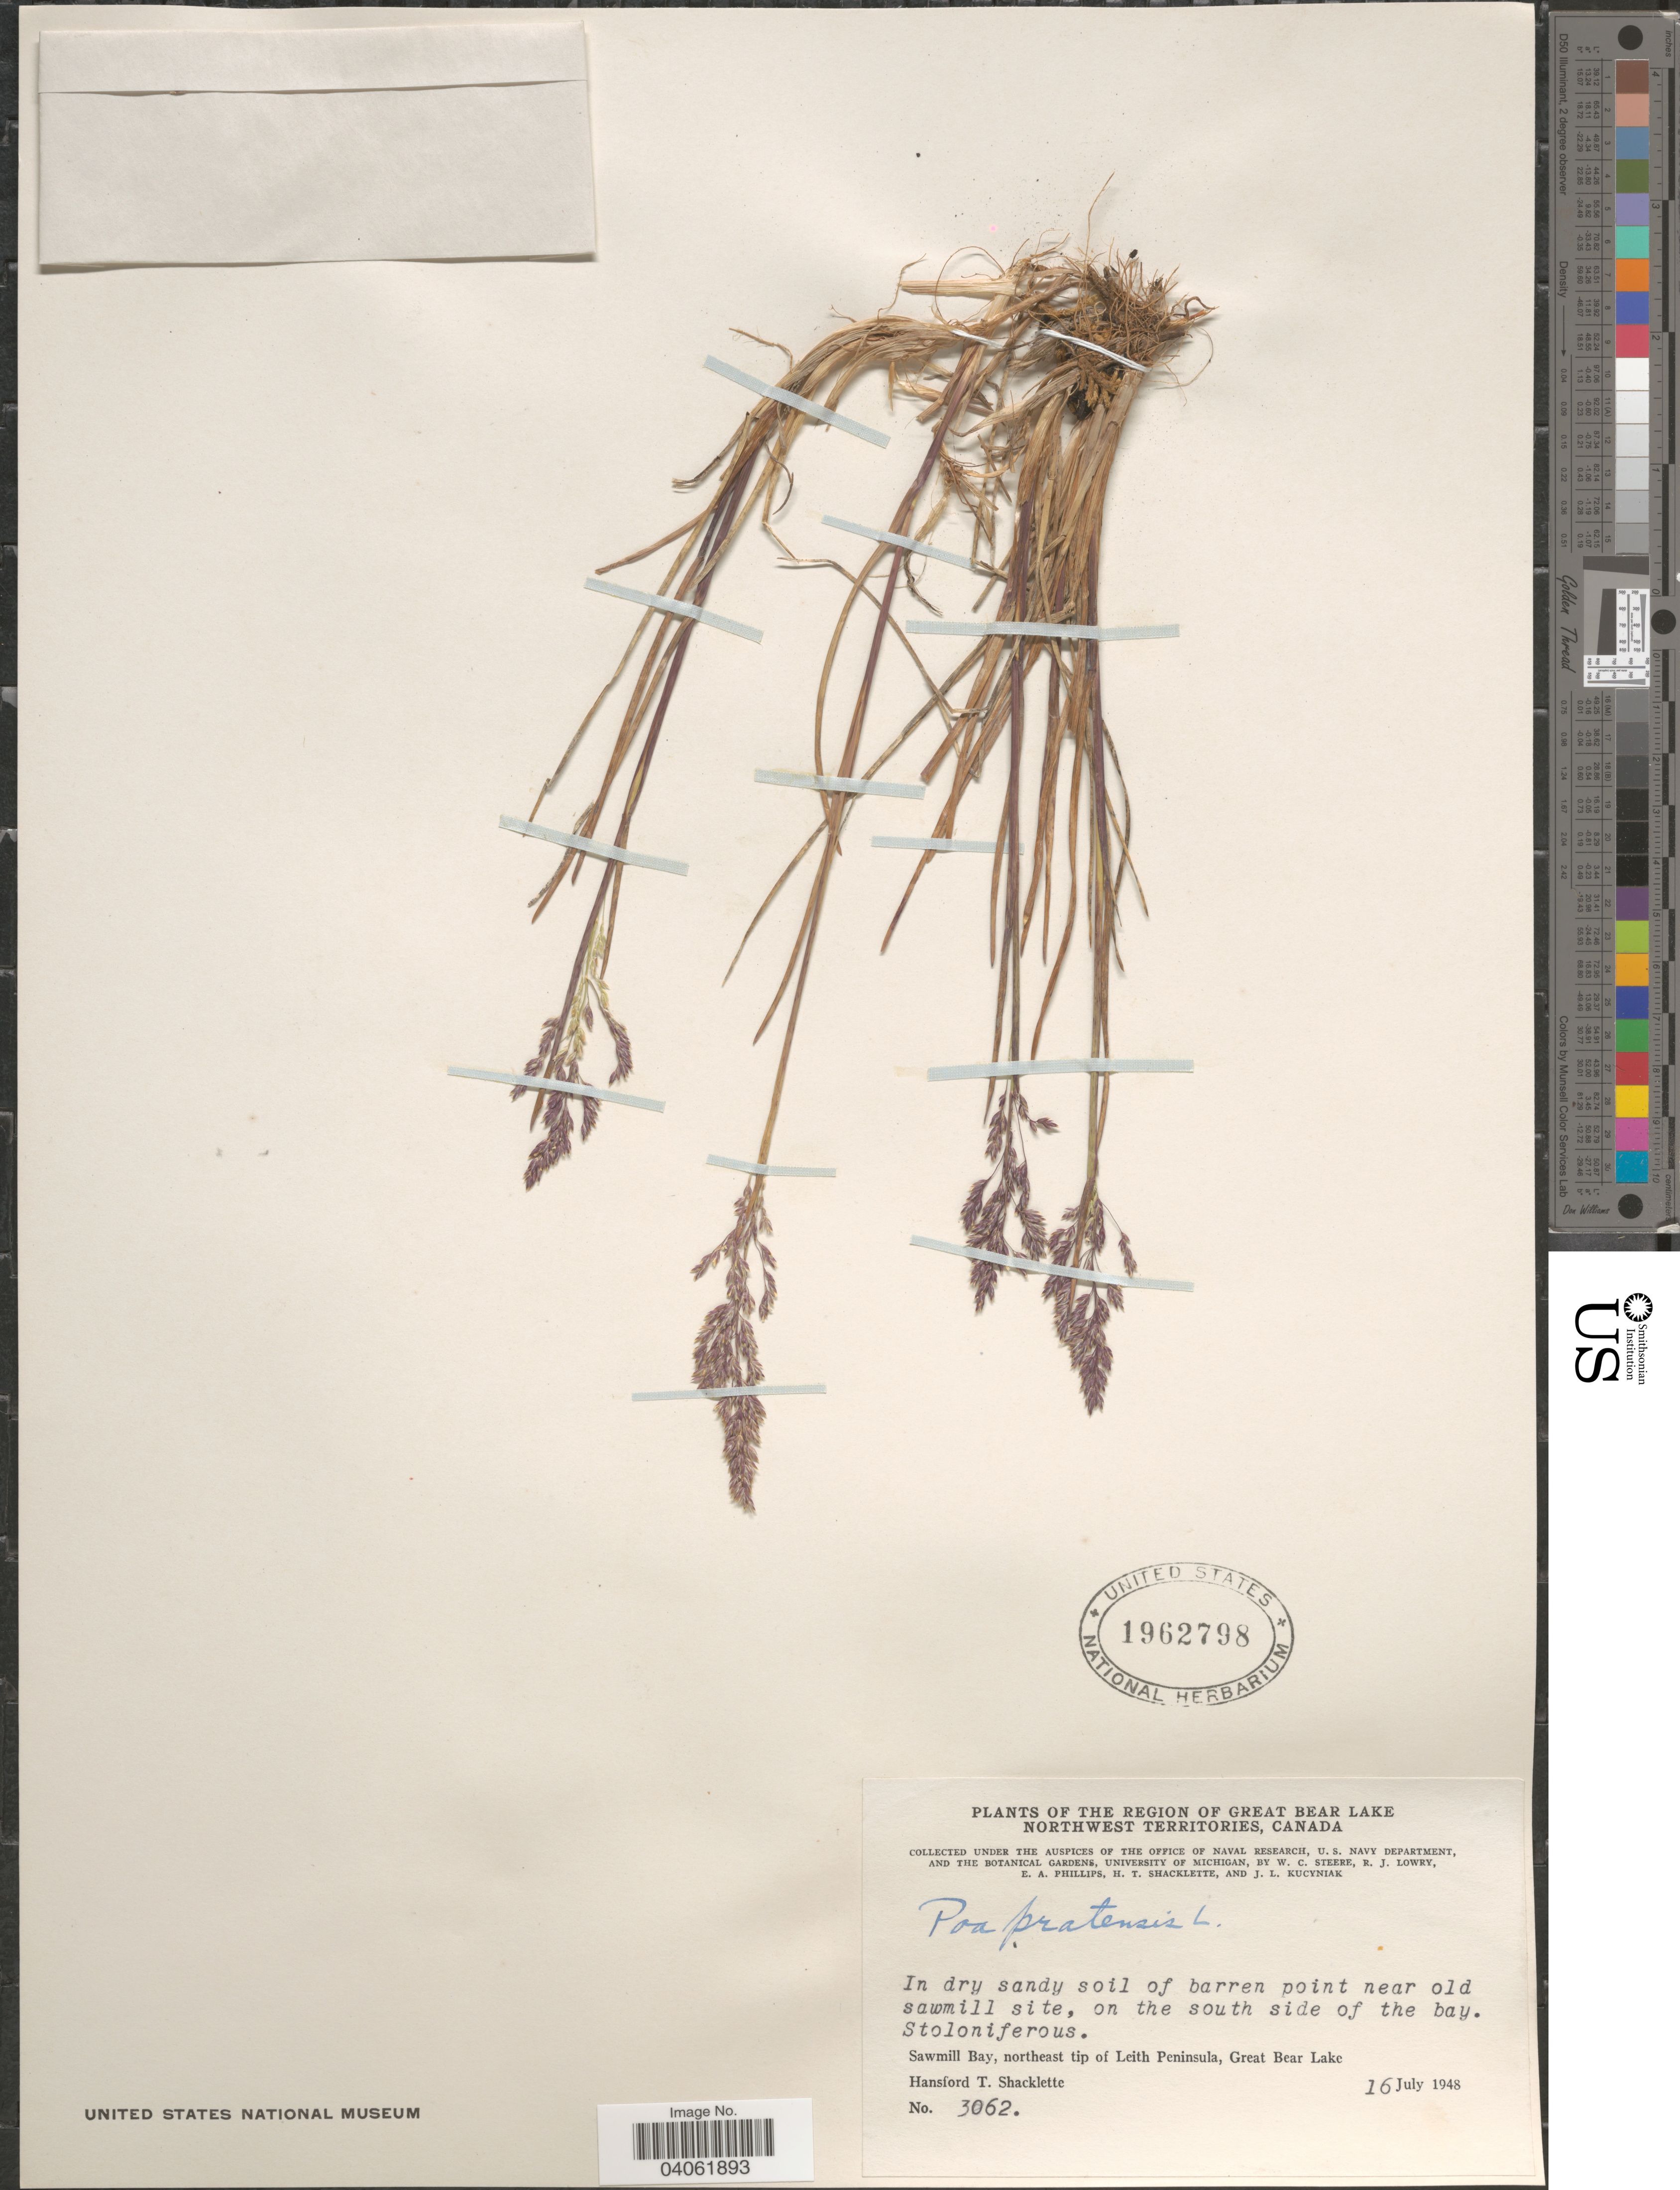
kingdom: Plantae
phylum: Tracheophyta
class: Liliopsida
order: Poales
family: Poaceae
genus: Poa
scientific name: Poa pratensis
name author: L.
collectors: H. Shacklette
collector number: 3062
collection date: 1948-07-16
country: Canada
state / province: Northwest Territories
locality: The Region of Great Bear Lake. Near old sawmill site, on the south side of the bay. Sawmill Bay, northeast top of Leith Peninsula, Great Bear Lake.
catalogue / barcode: US 1962798